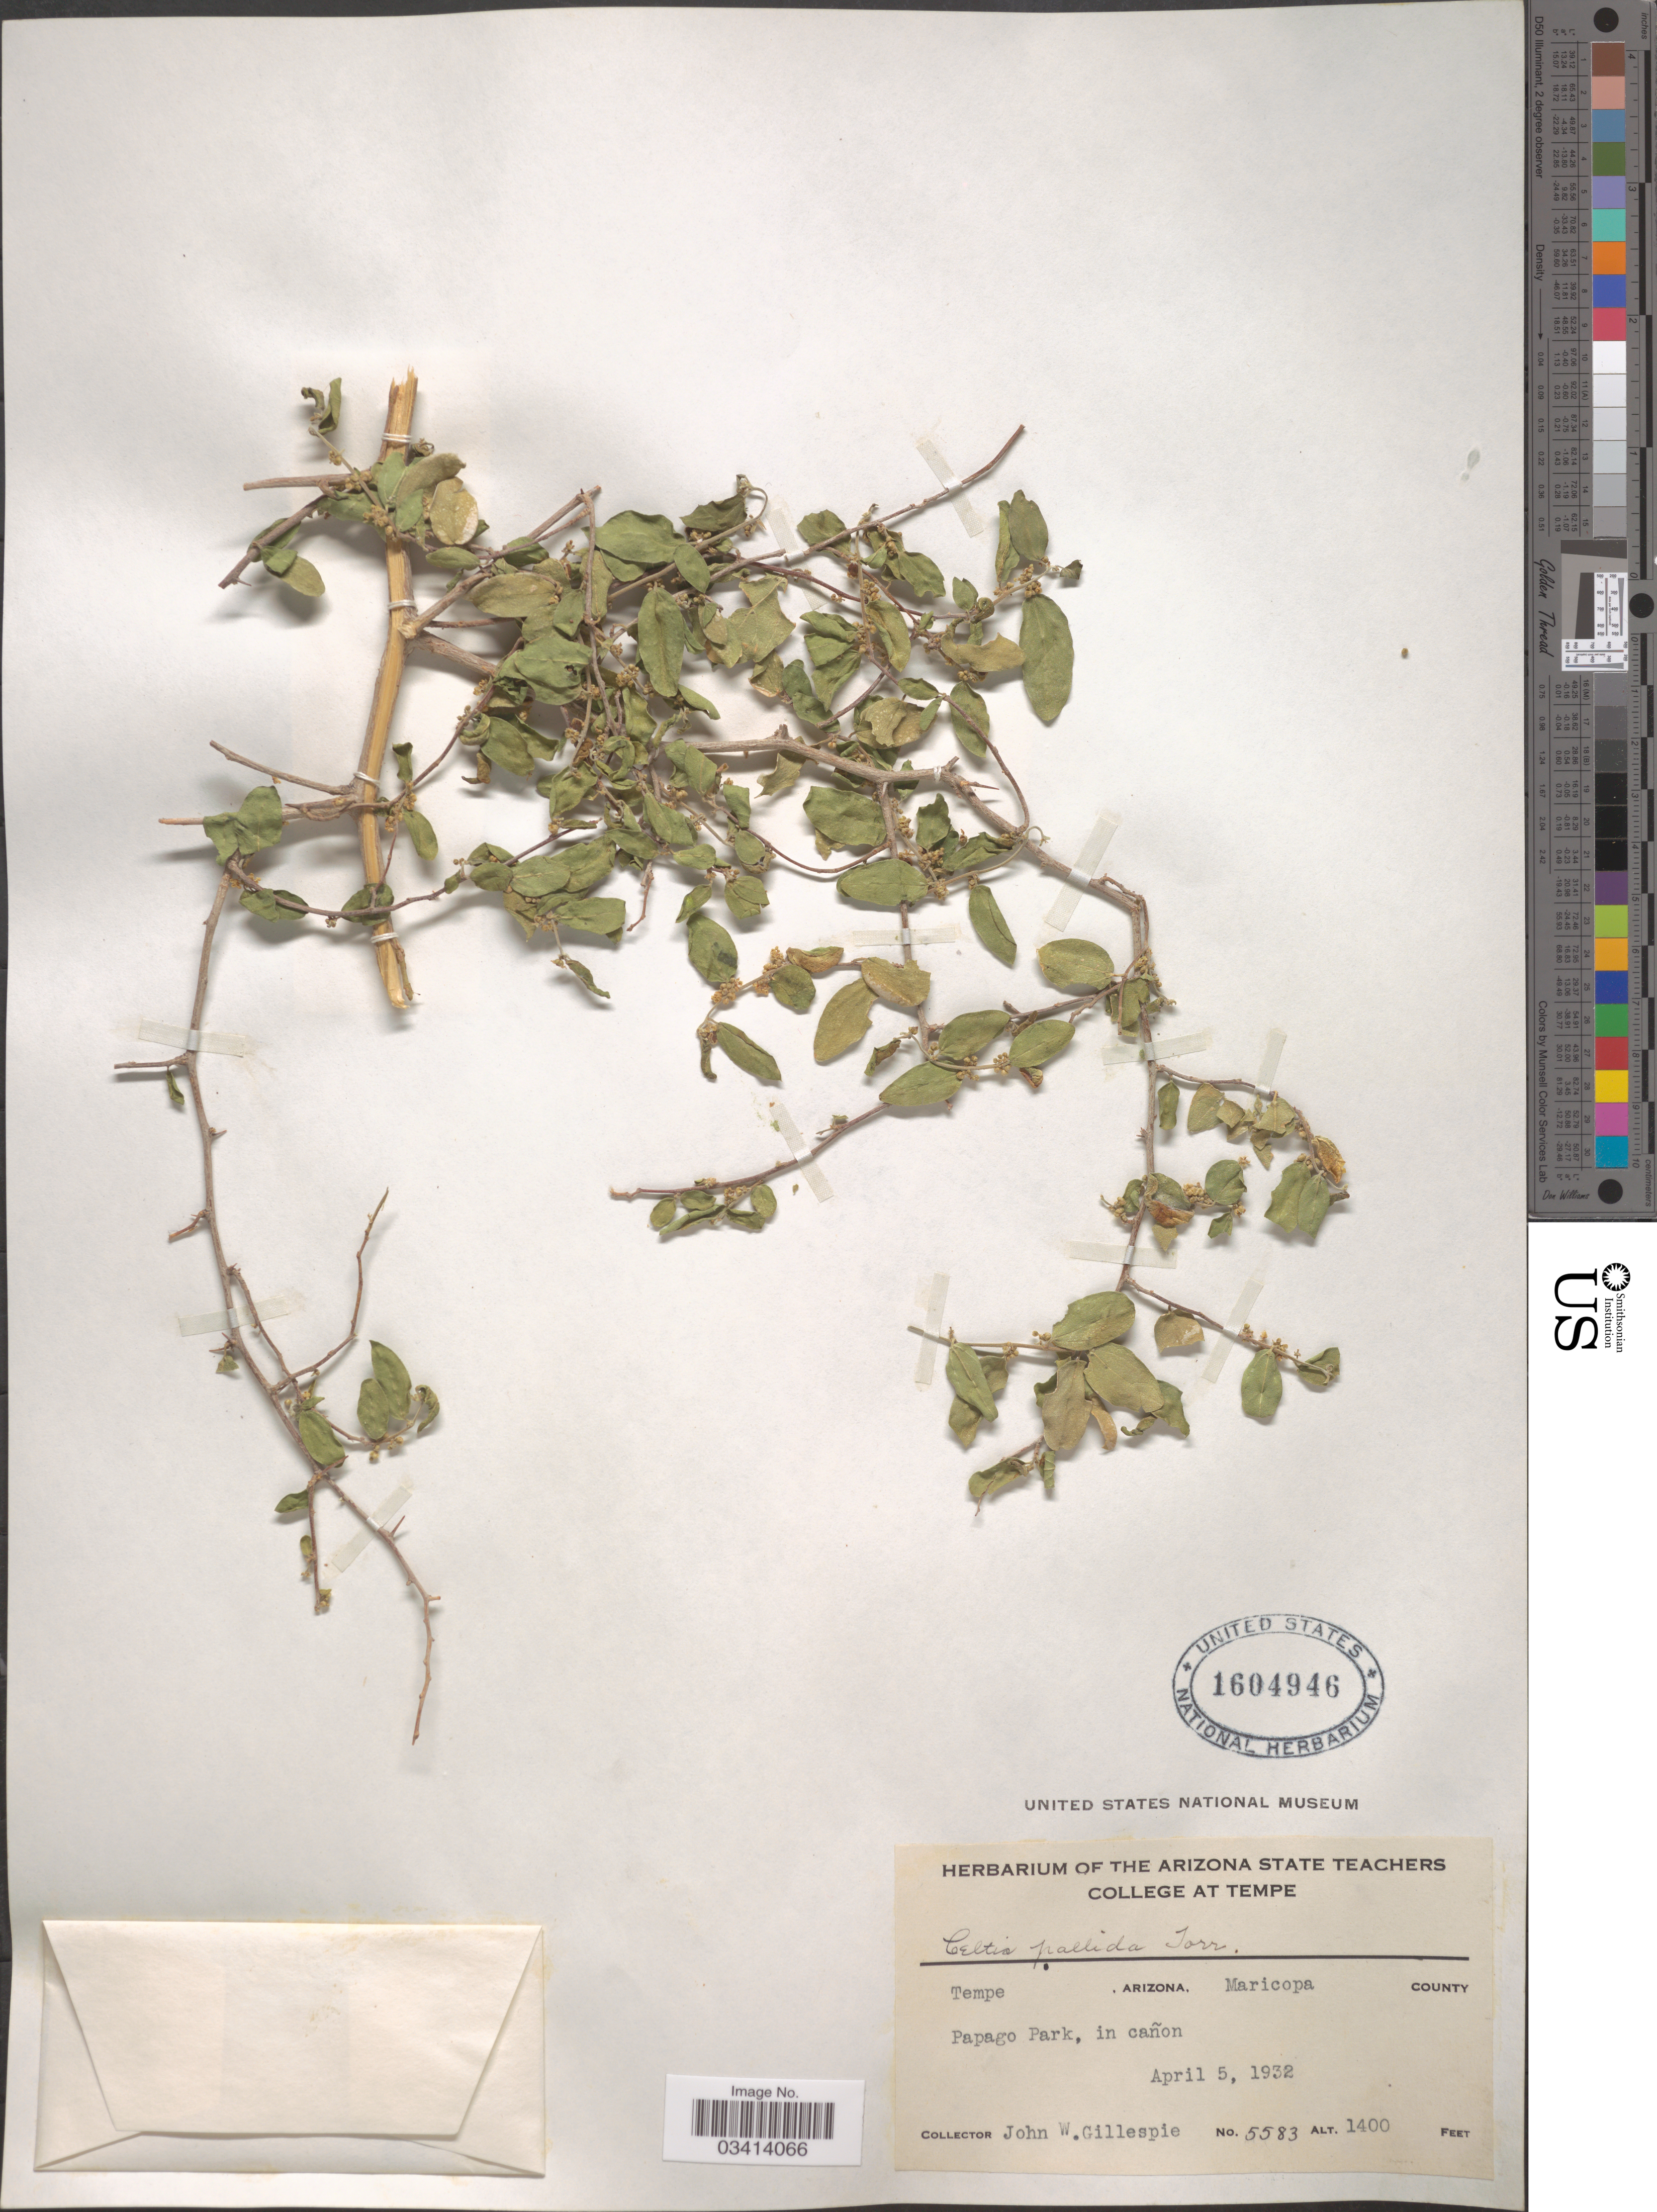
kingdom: Plantae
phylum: Tracheophyta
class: Magnoliopsida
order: Rosales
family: Cannabaceae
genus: Celtis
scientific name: Celtis pallida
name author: Torr. in Emory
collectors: J. W. Gillespie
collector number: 5583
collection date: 1932-04-05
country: United States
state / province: Arizona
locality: Tempe, Maricopa County. Papago Park, in cañon.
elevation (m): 427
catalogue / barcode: US 1604946